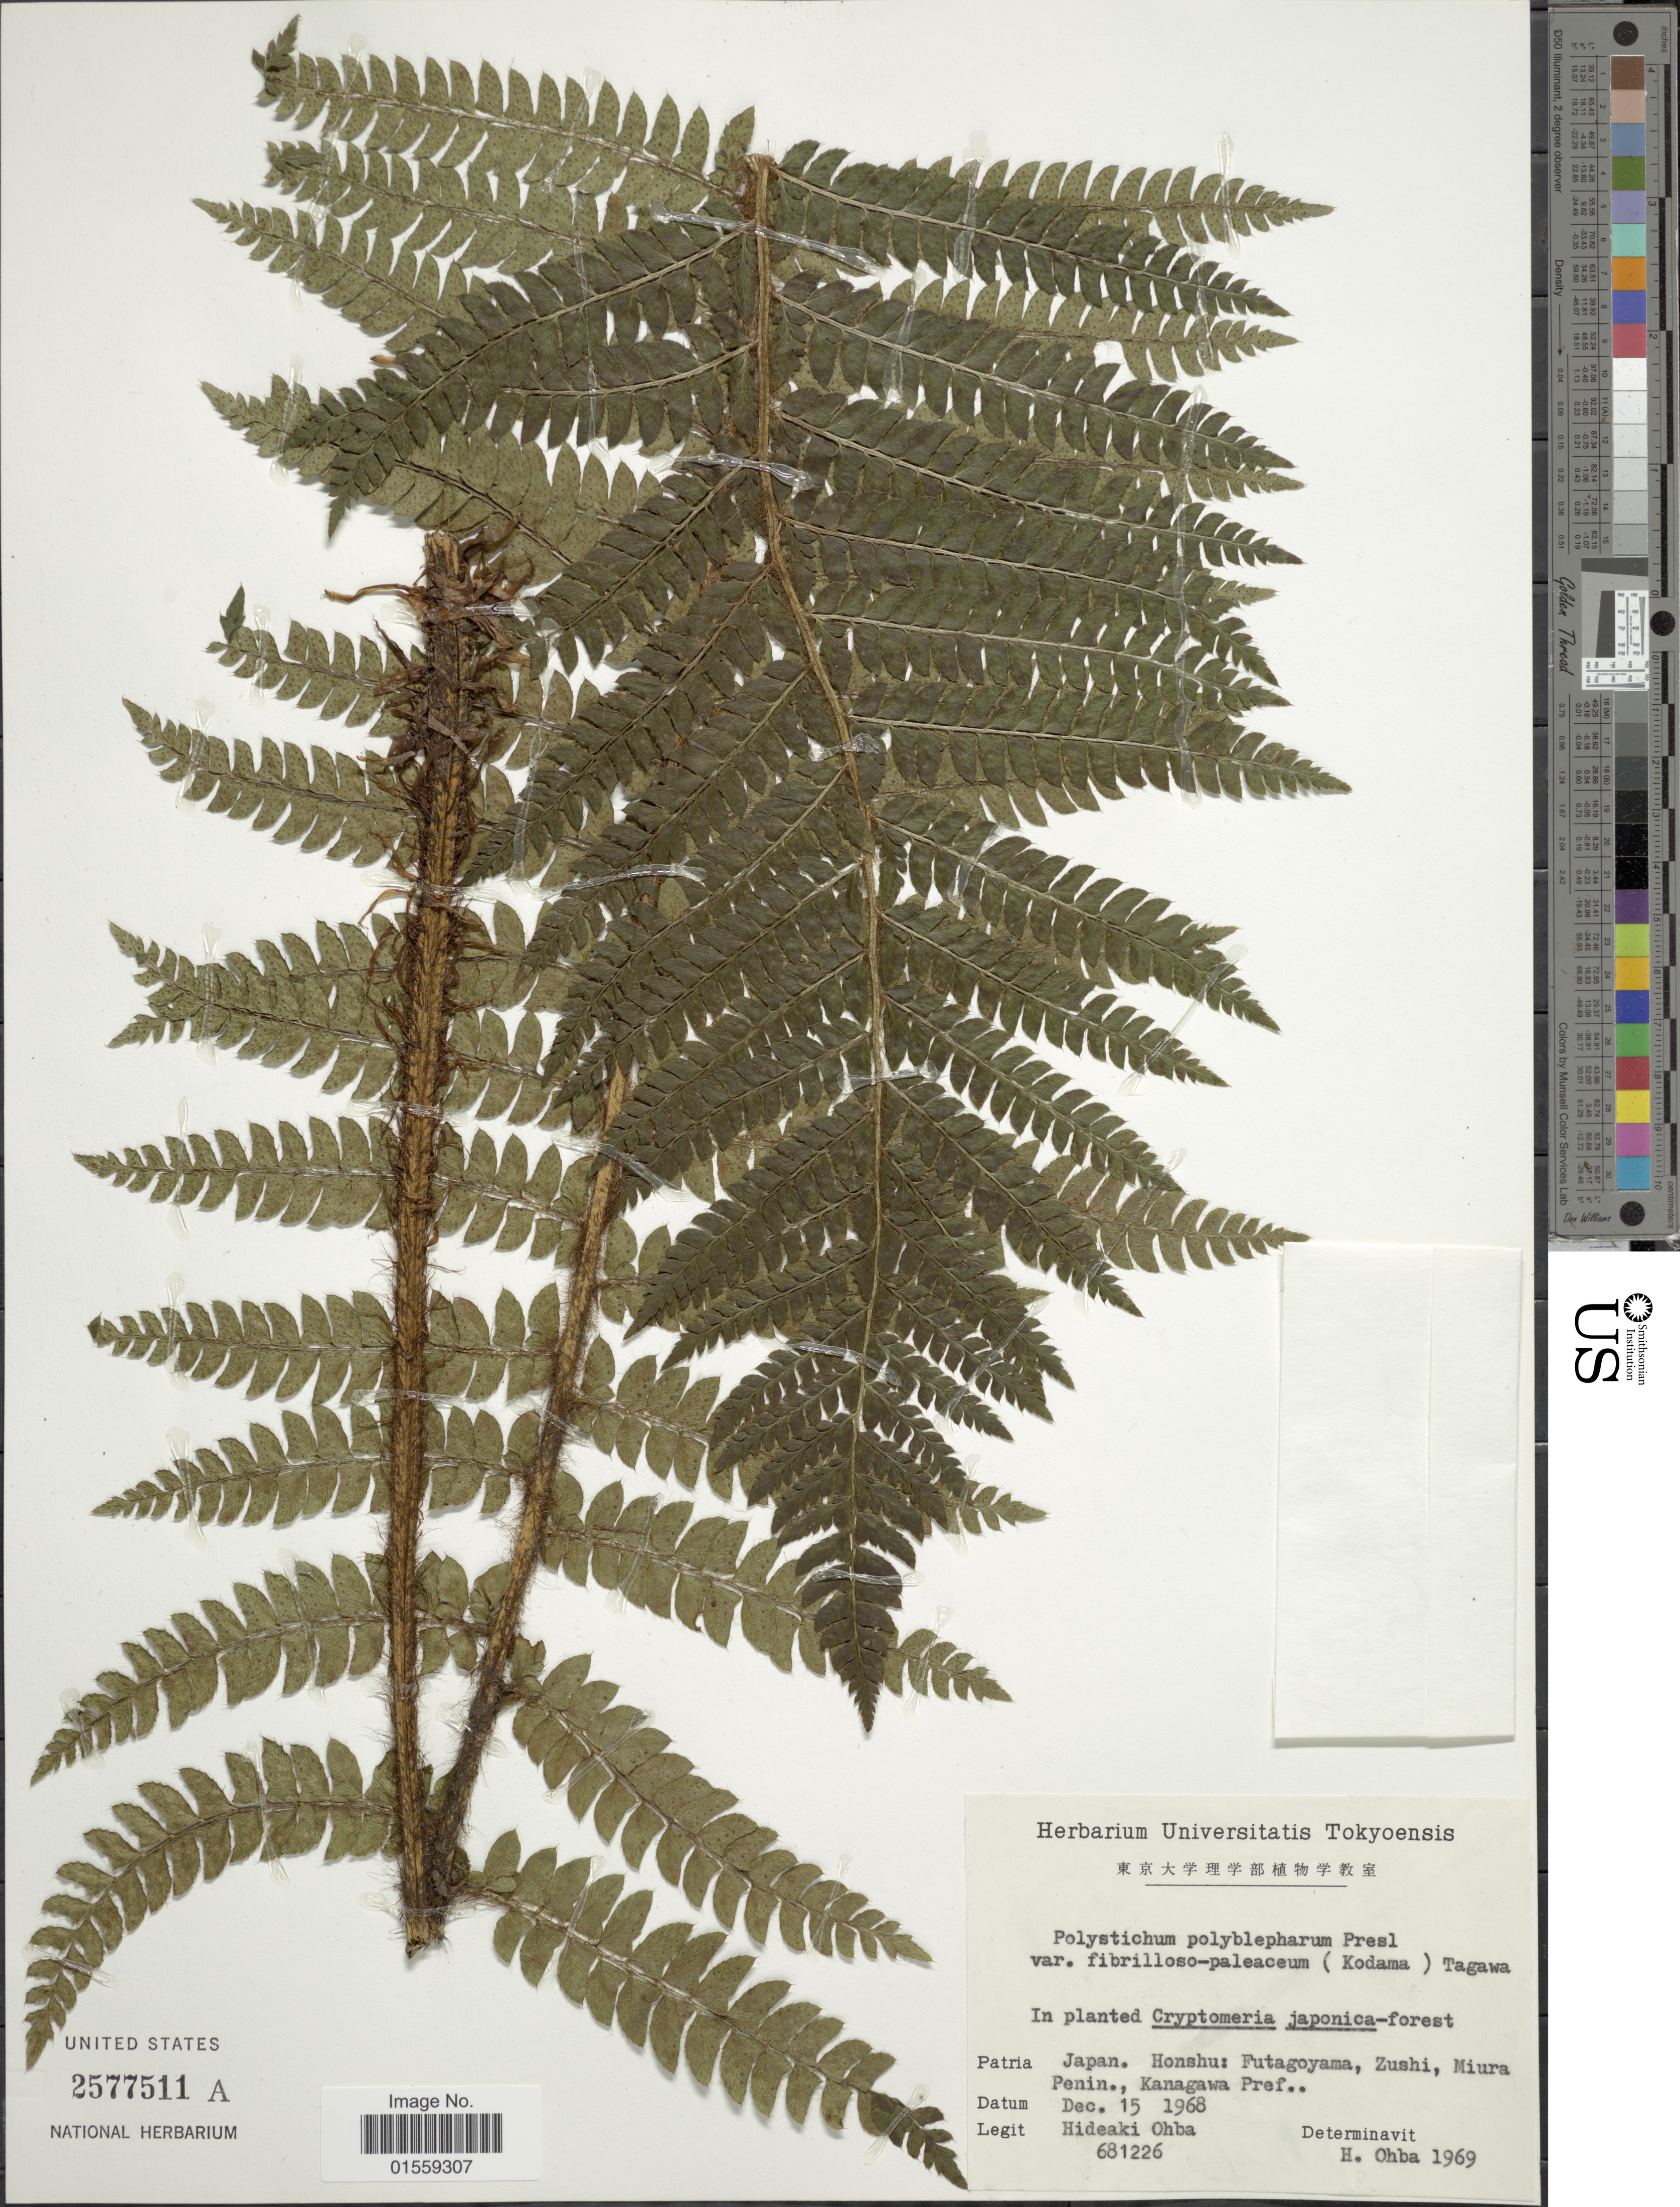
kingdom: Plantae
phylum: Tracheophyta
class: Polypodiopsida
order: Polypodiales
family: Dryopteridaceae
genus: Polystichum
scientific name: Polystichum polyblepharum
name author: (Roemer ex Kunze) C. Presl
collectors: H. Ohba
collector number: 681226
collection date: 1968-12-15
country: Japan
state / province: Kanagawa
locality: Japan, Honshu: Futagoyama, Zushi, Miura Penin., Kanagawa Pref..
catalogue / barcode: US 2577511A